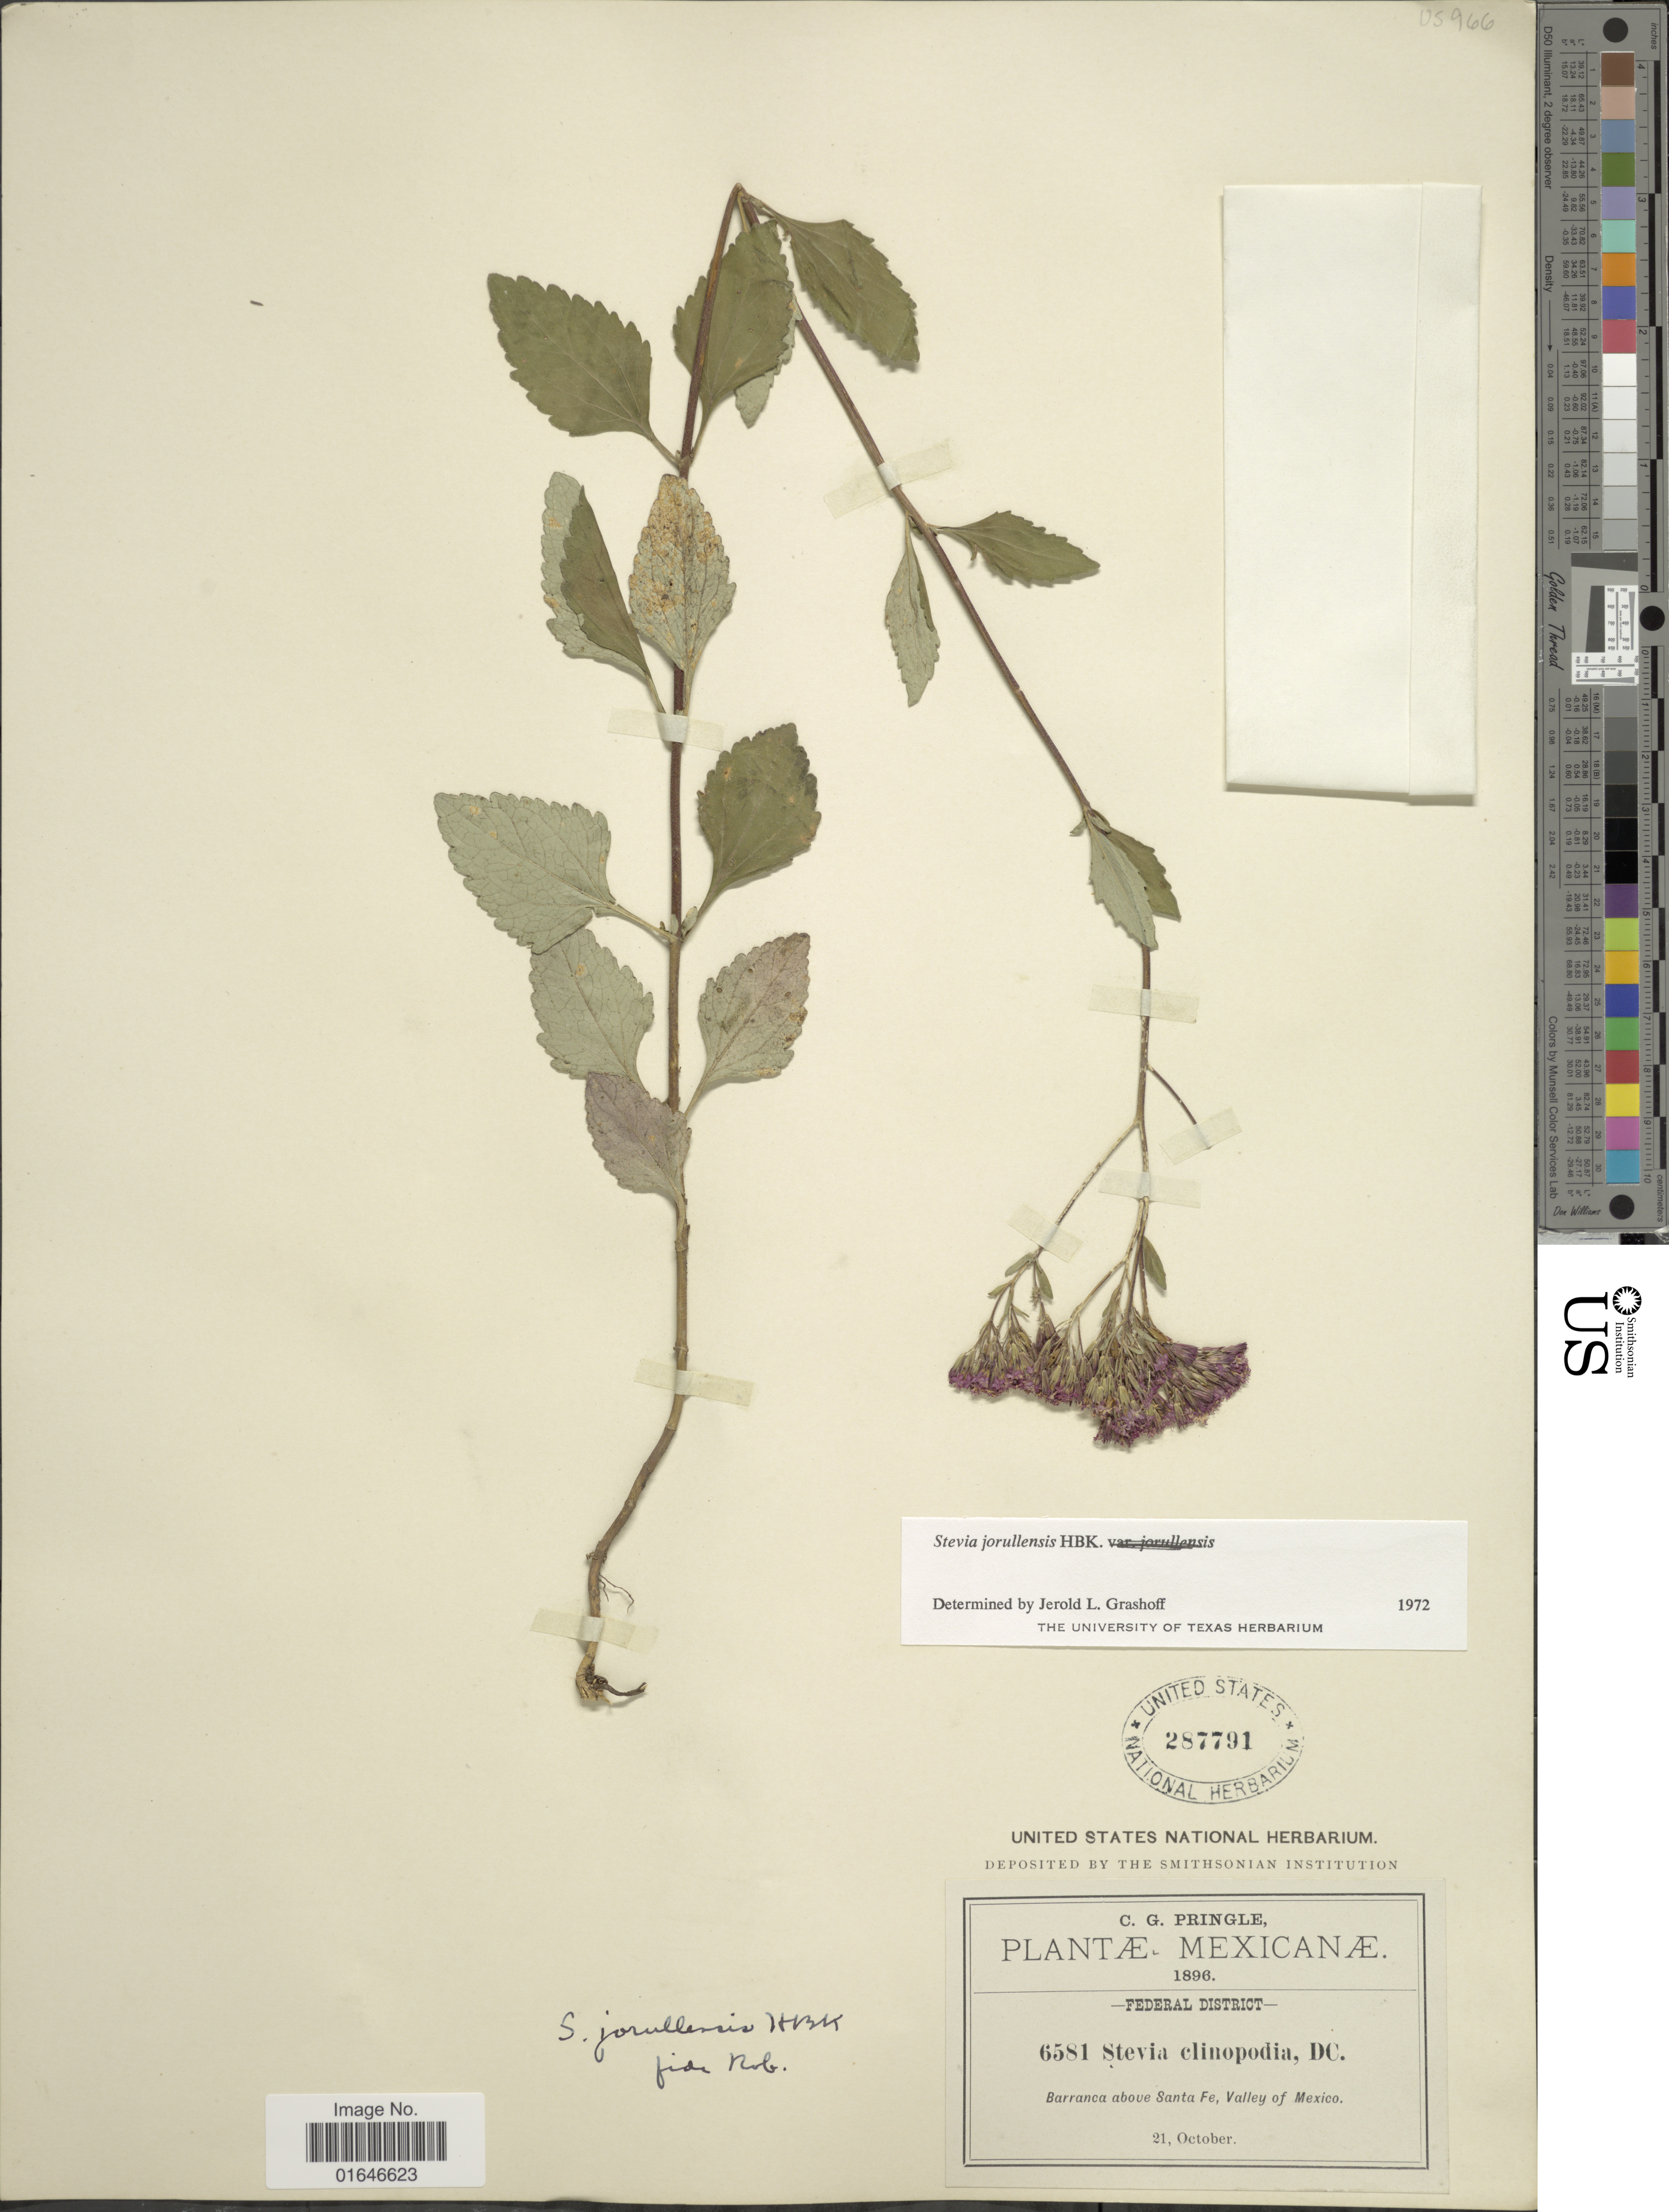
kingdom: Plantae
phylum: Tracheophyta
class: Magnoliopsida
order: Asterales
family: Asteraceae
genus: Stevia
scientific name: Stevia jorullensis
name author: Kunth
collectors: C. G. Pringle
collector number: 6581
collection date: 1896-10-21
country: Mexico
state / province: Distrito Federal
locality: Federal District, Barranca above Santa Fe, Valley of Mexico.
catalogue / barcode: US 287791